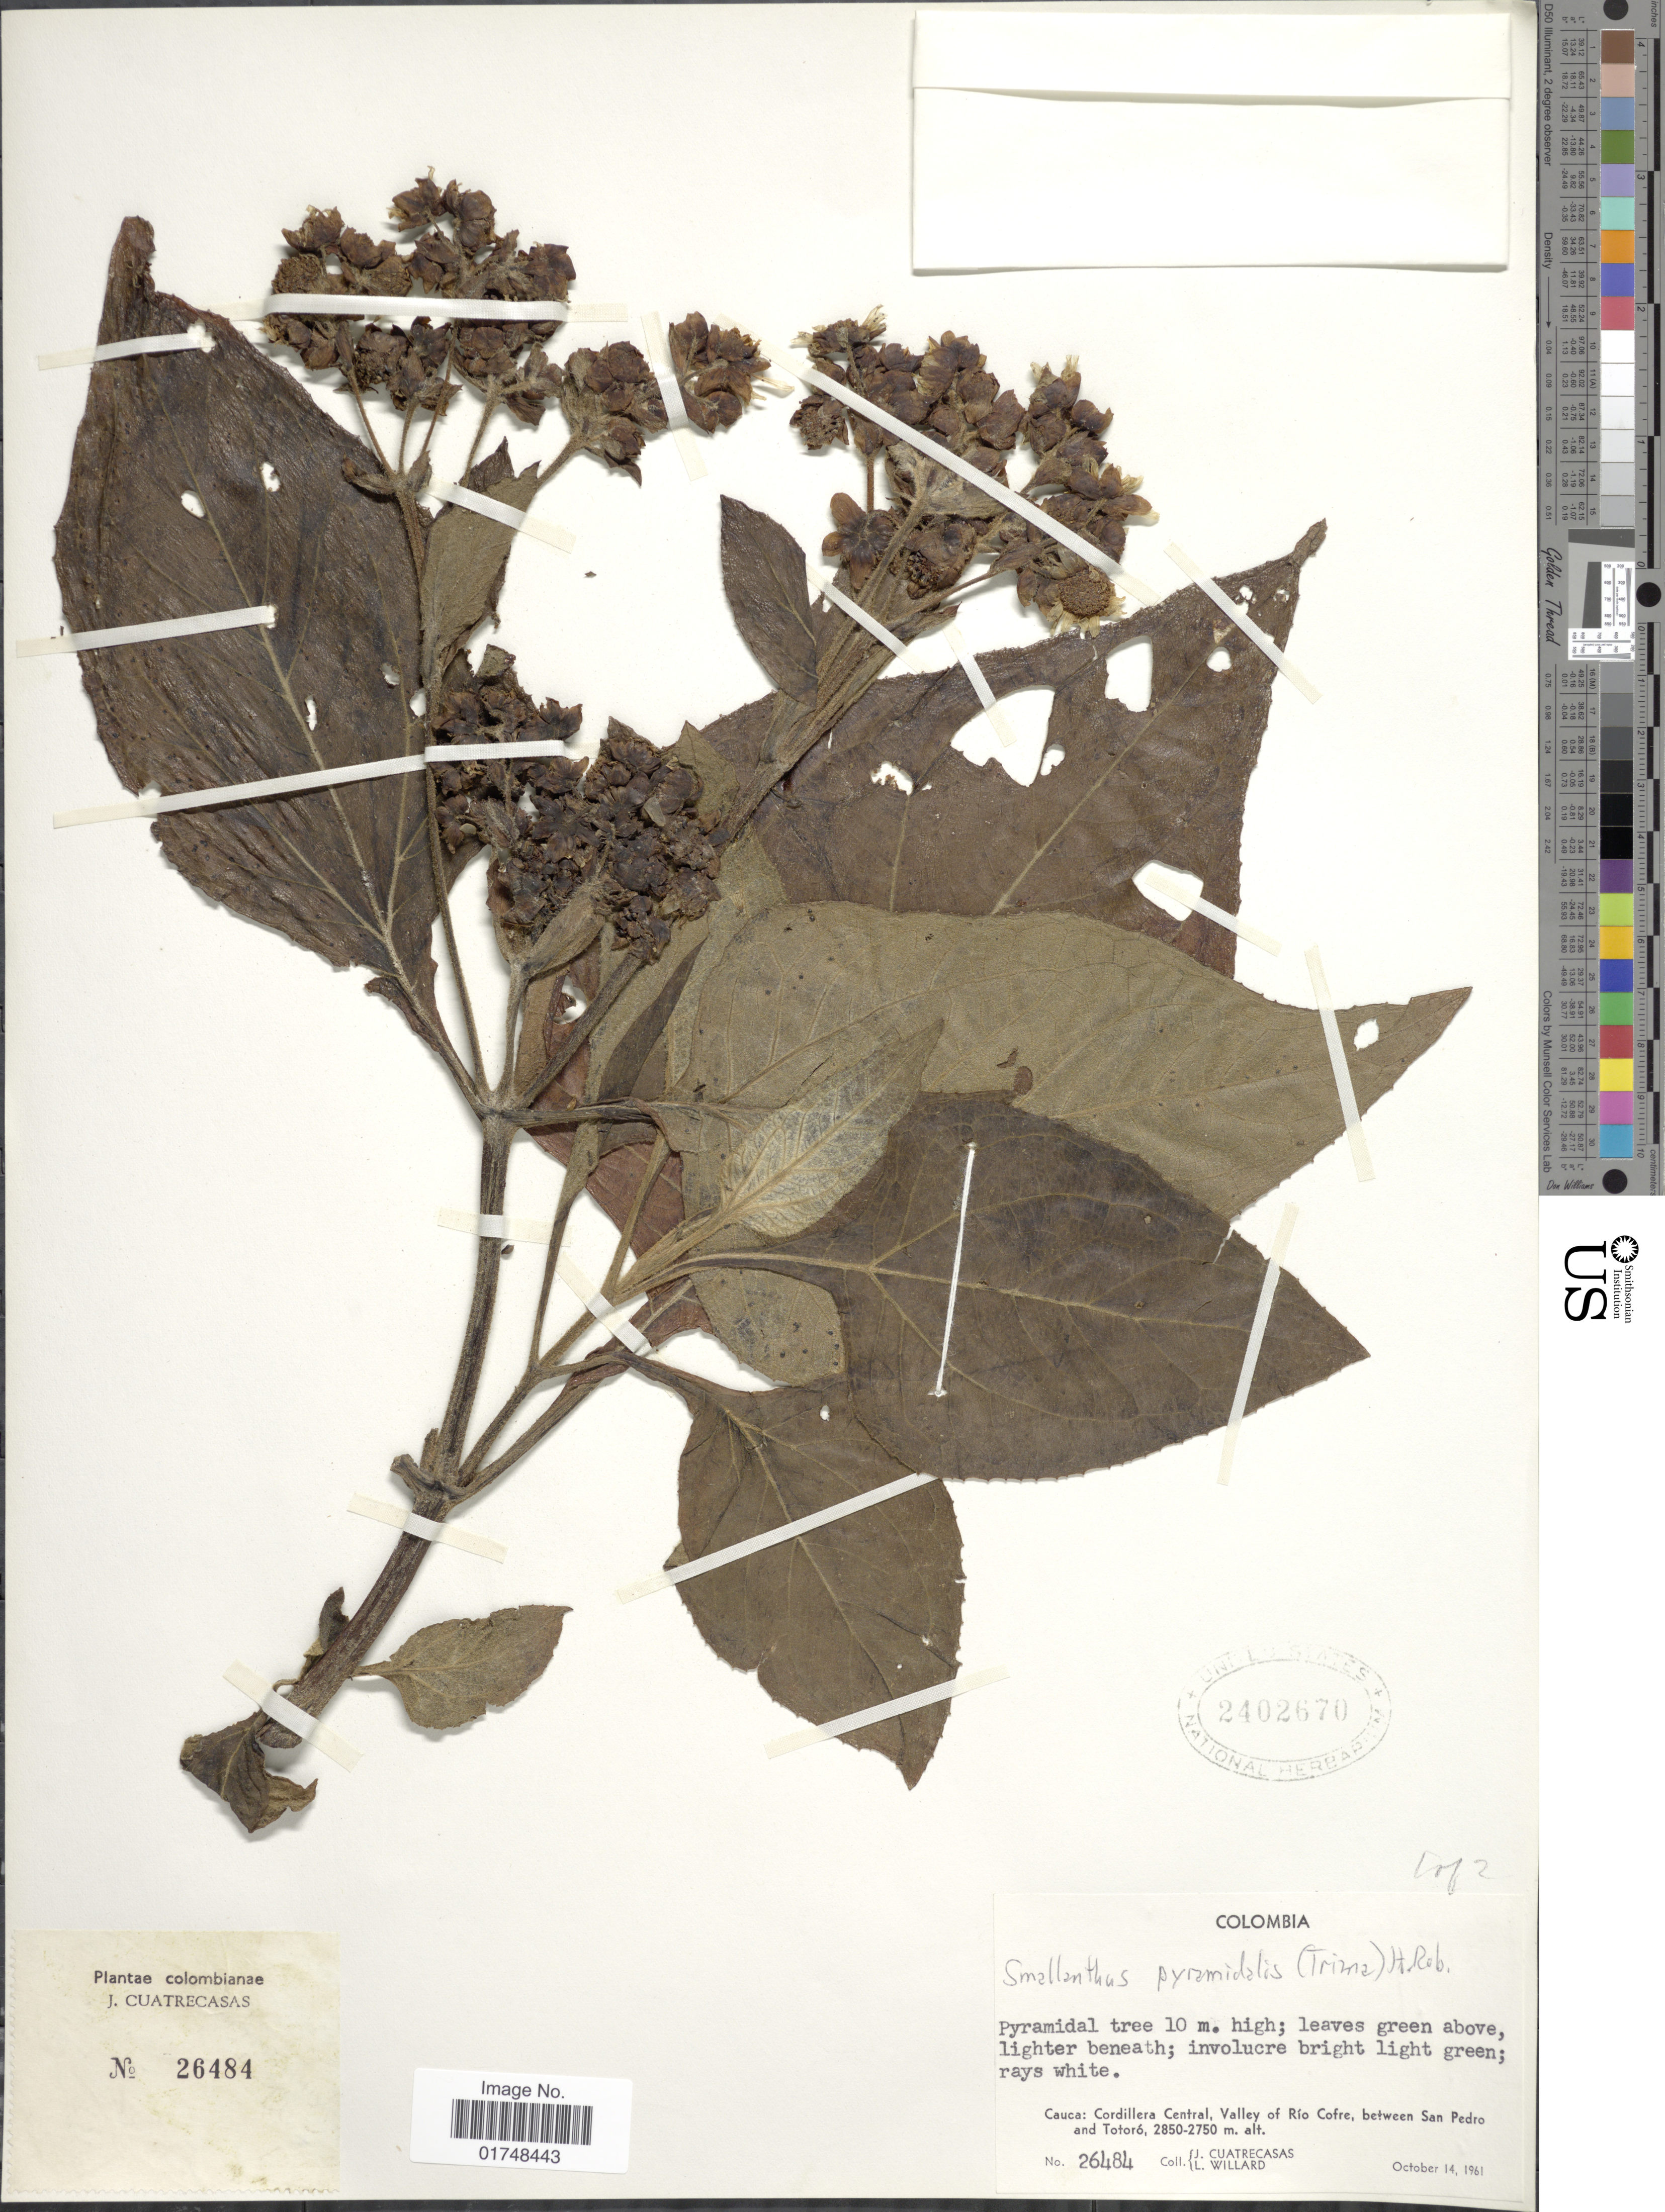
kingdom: Plantae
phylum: Tracheophyta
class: Magnoliopsida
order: Asterales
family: Asteraceae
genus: Smallanthus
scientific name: Smallanthus pyramidalis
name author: (Triana) H. Rob.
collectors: J. Cuatrecasas & L. Willard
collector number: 26484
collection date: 1961-10-14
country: Colombia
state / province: Cauca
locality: Cordillera Central, Valley of Rio Cofre, between San Pedro and Totoro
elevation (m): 2750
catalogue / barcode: US 2402670